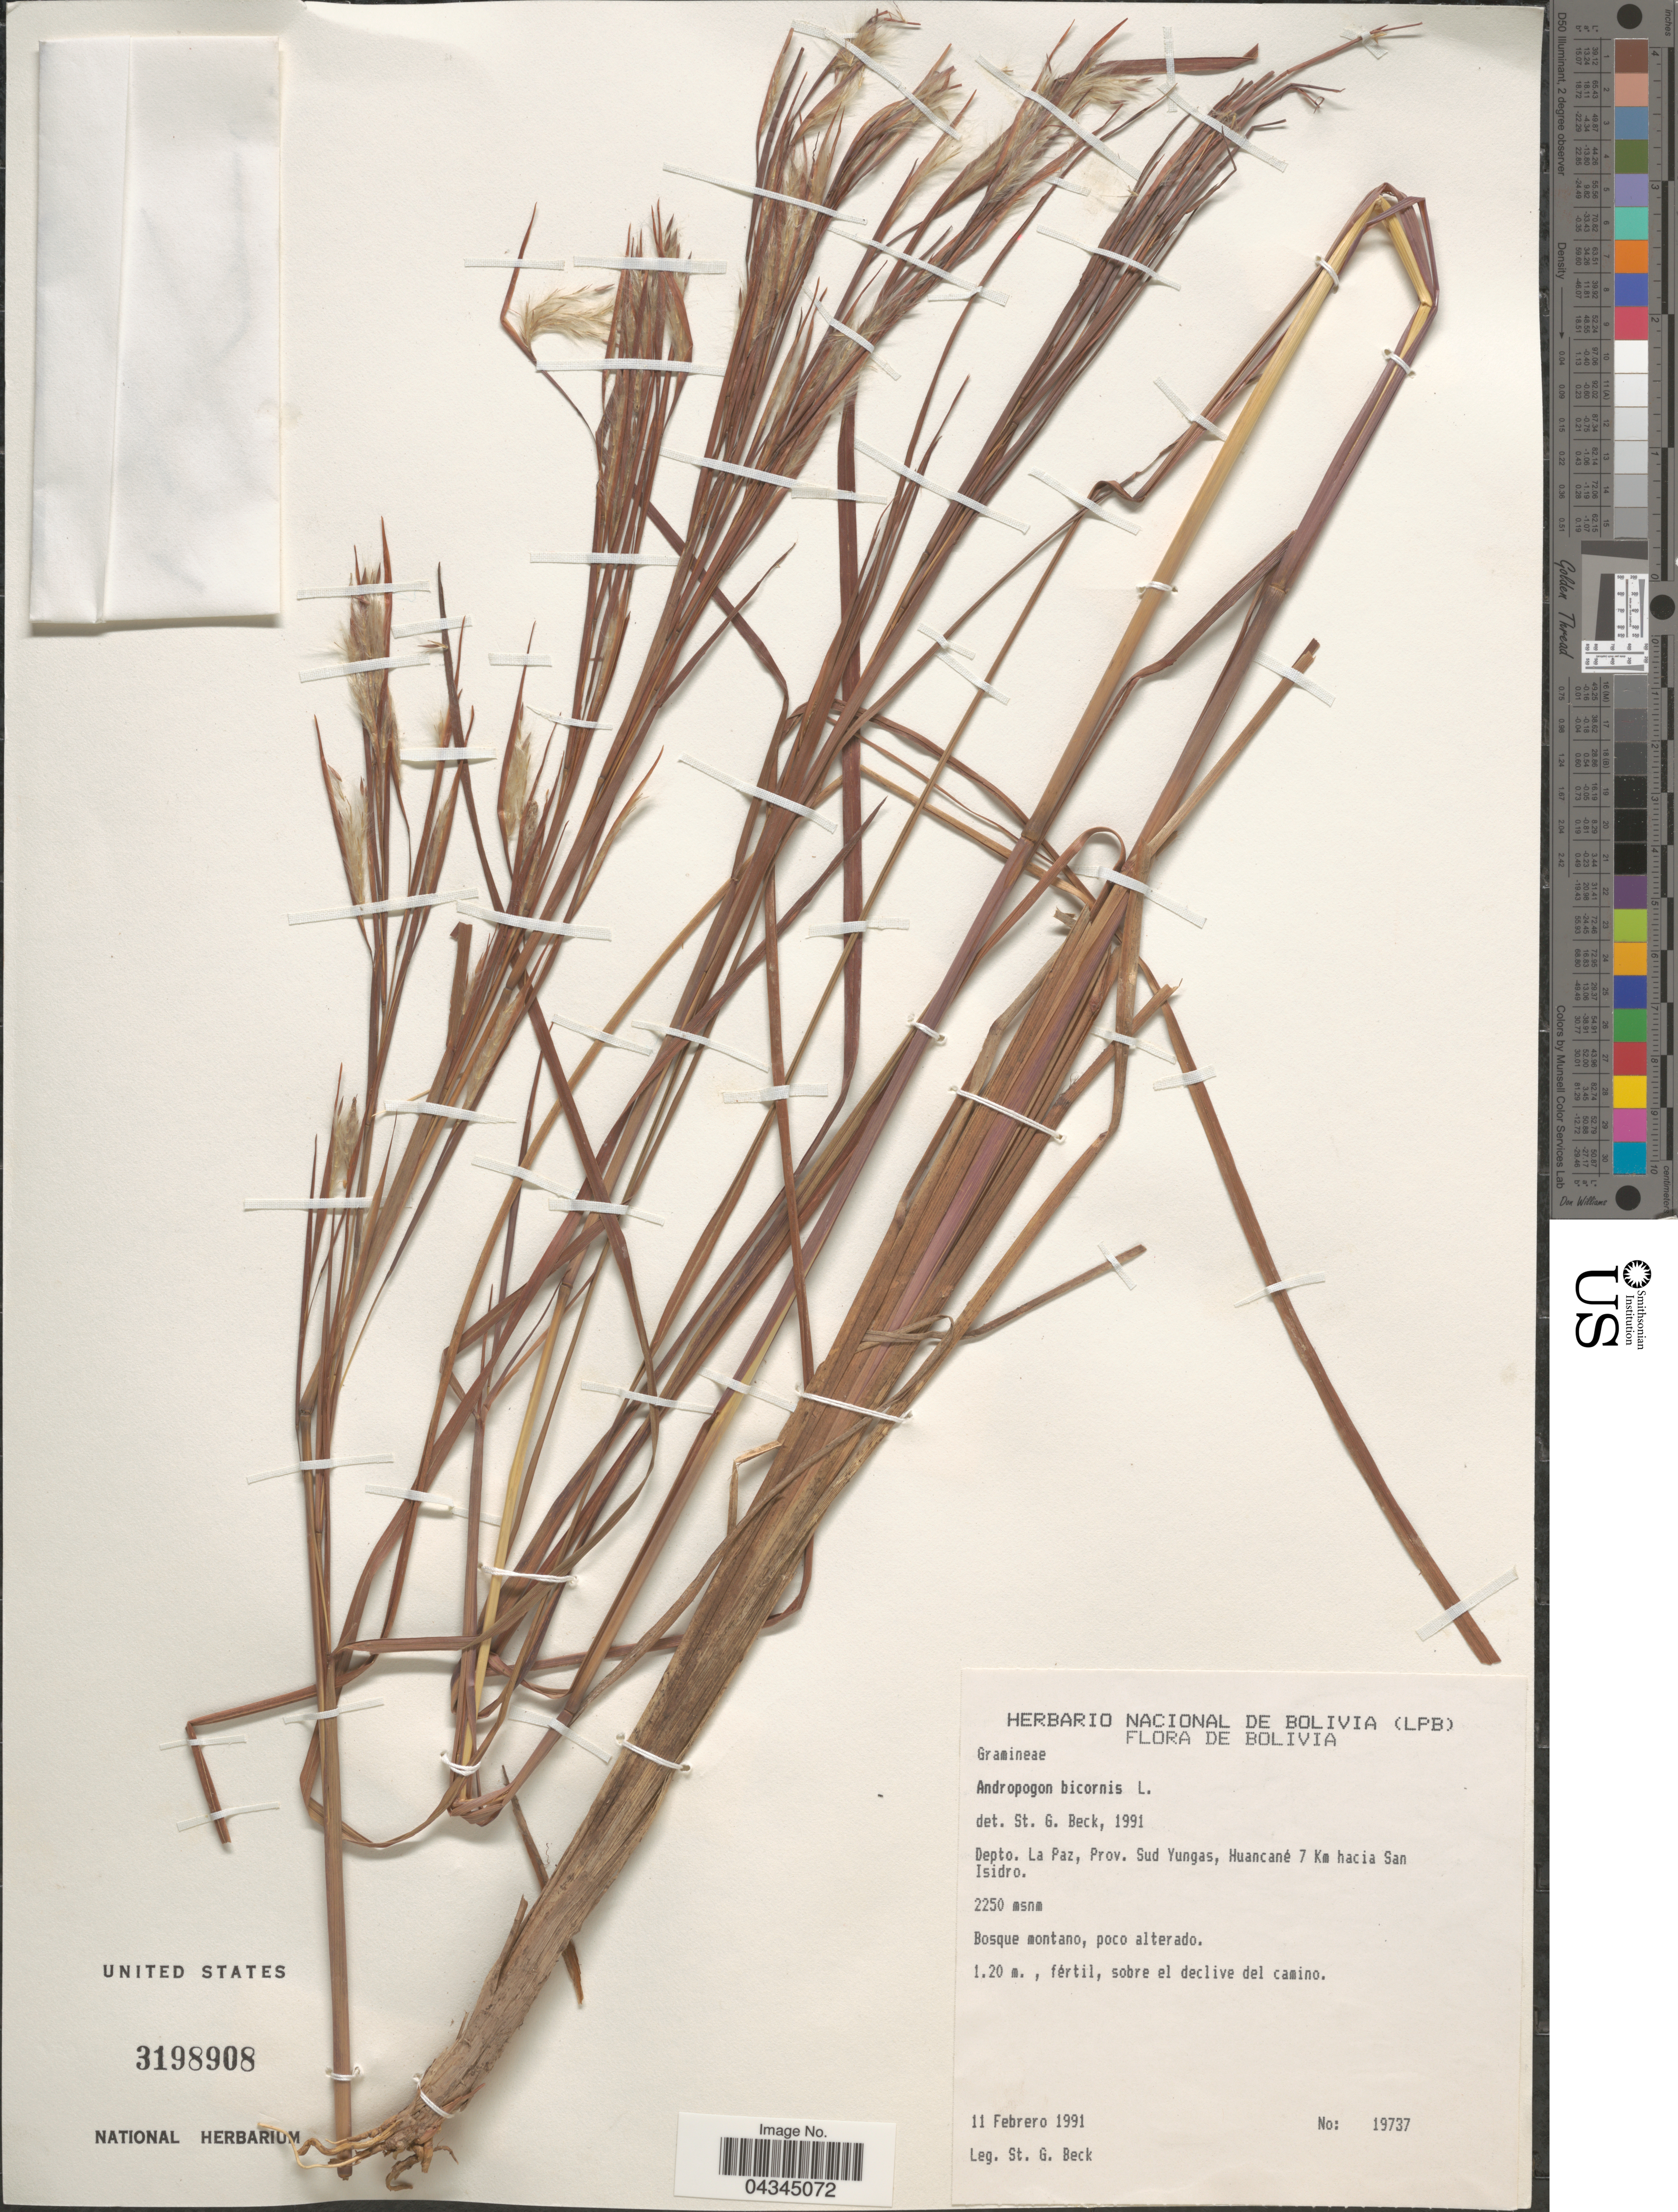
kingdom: Plantae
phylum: Tracheophyta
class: Liliopsida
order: Poales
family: Poaceae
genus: Andropogon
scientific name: Andropogon bicornis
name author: L.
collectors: S. G. Beck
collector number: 19737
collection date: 1991-02-11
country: Bolivia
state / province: La Paz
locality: Depto. La Paz, Prov. Sud Yungas, Huancané 7 Km hacia San Isidro.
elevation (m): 2250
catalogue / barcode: US 3198908